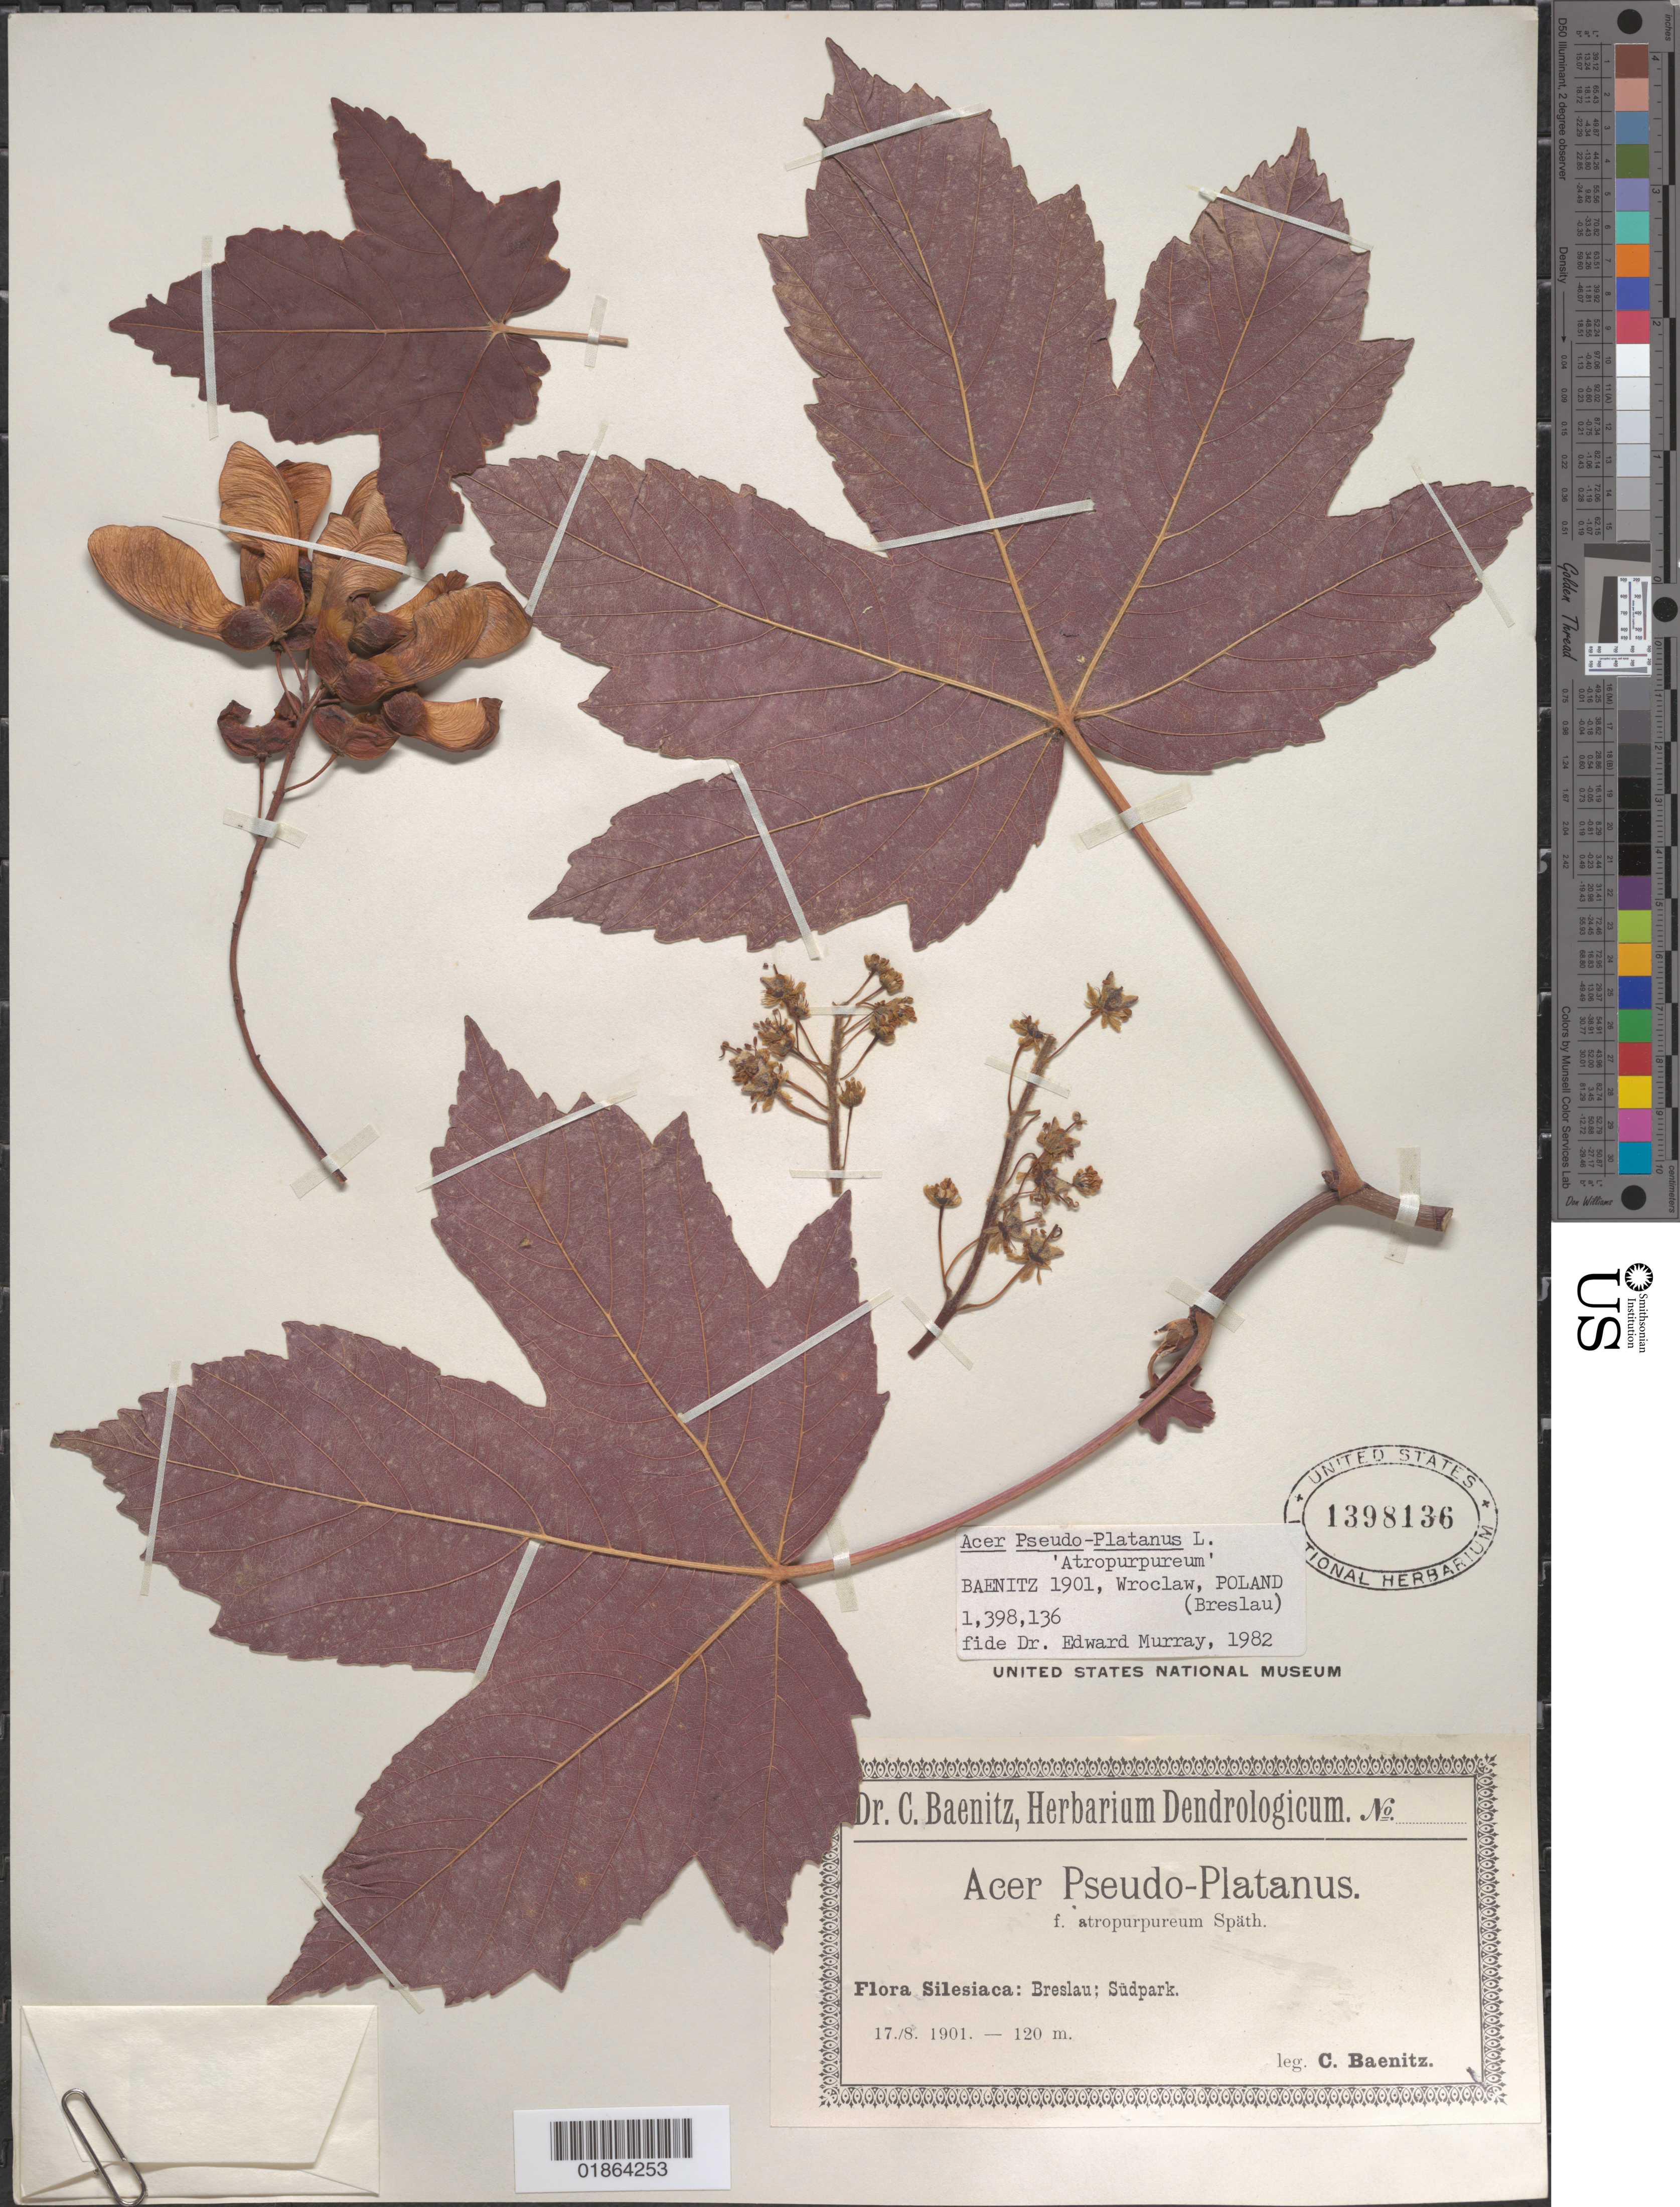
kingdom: Plantae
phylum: Tracheophyta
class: Magnoliopsida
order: Sapindales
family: Sapindaceae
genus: Acer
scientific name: Acer pseudoplatanus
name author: L.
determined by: Murray, Edward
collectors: C. G. Baenitz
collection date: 1901-08-17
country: Poland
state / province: Dolnoslaskie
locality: Silesiaca: Breslau [Wroclaw]; Südpark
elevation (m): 120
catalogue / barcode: US 1398136